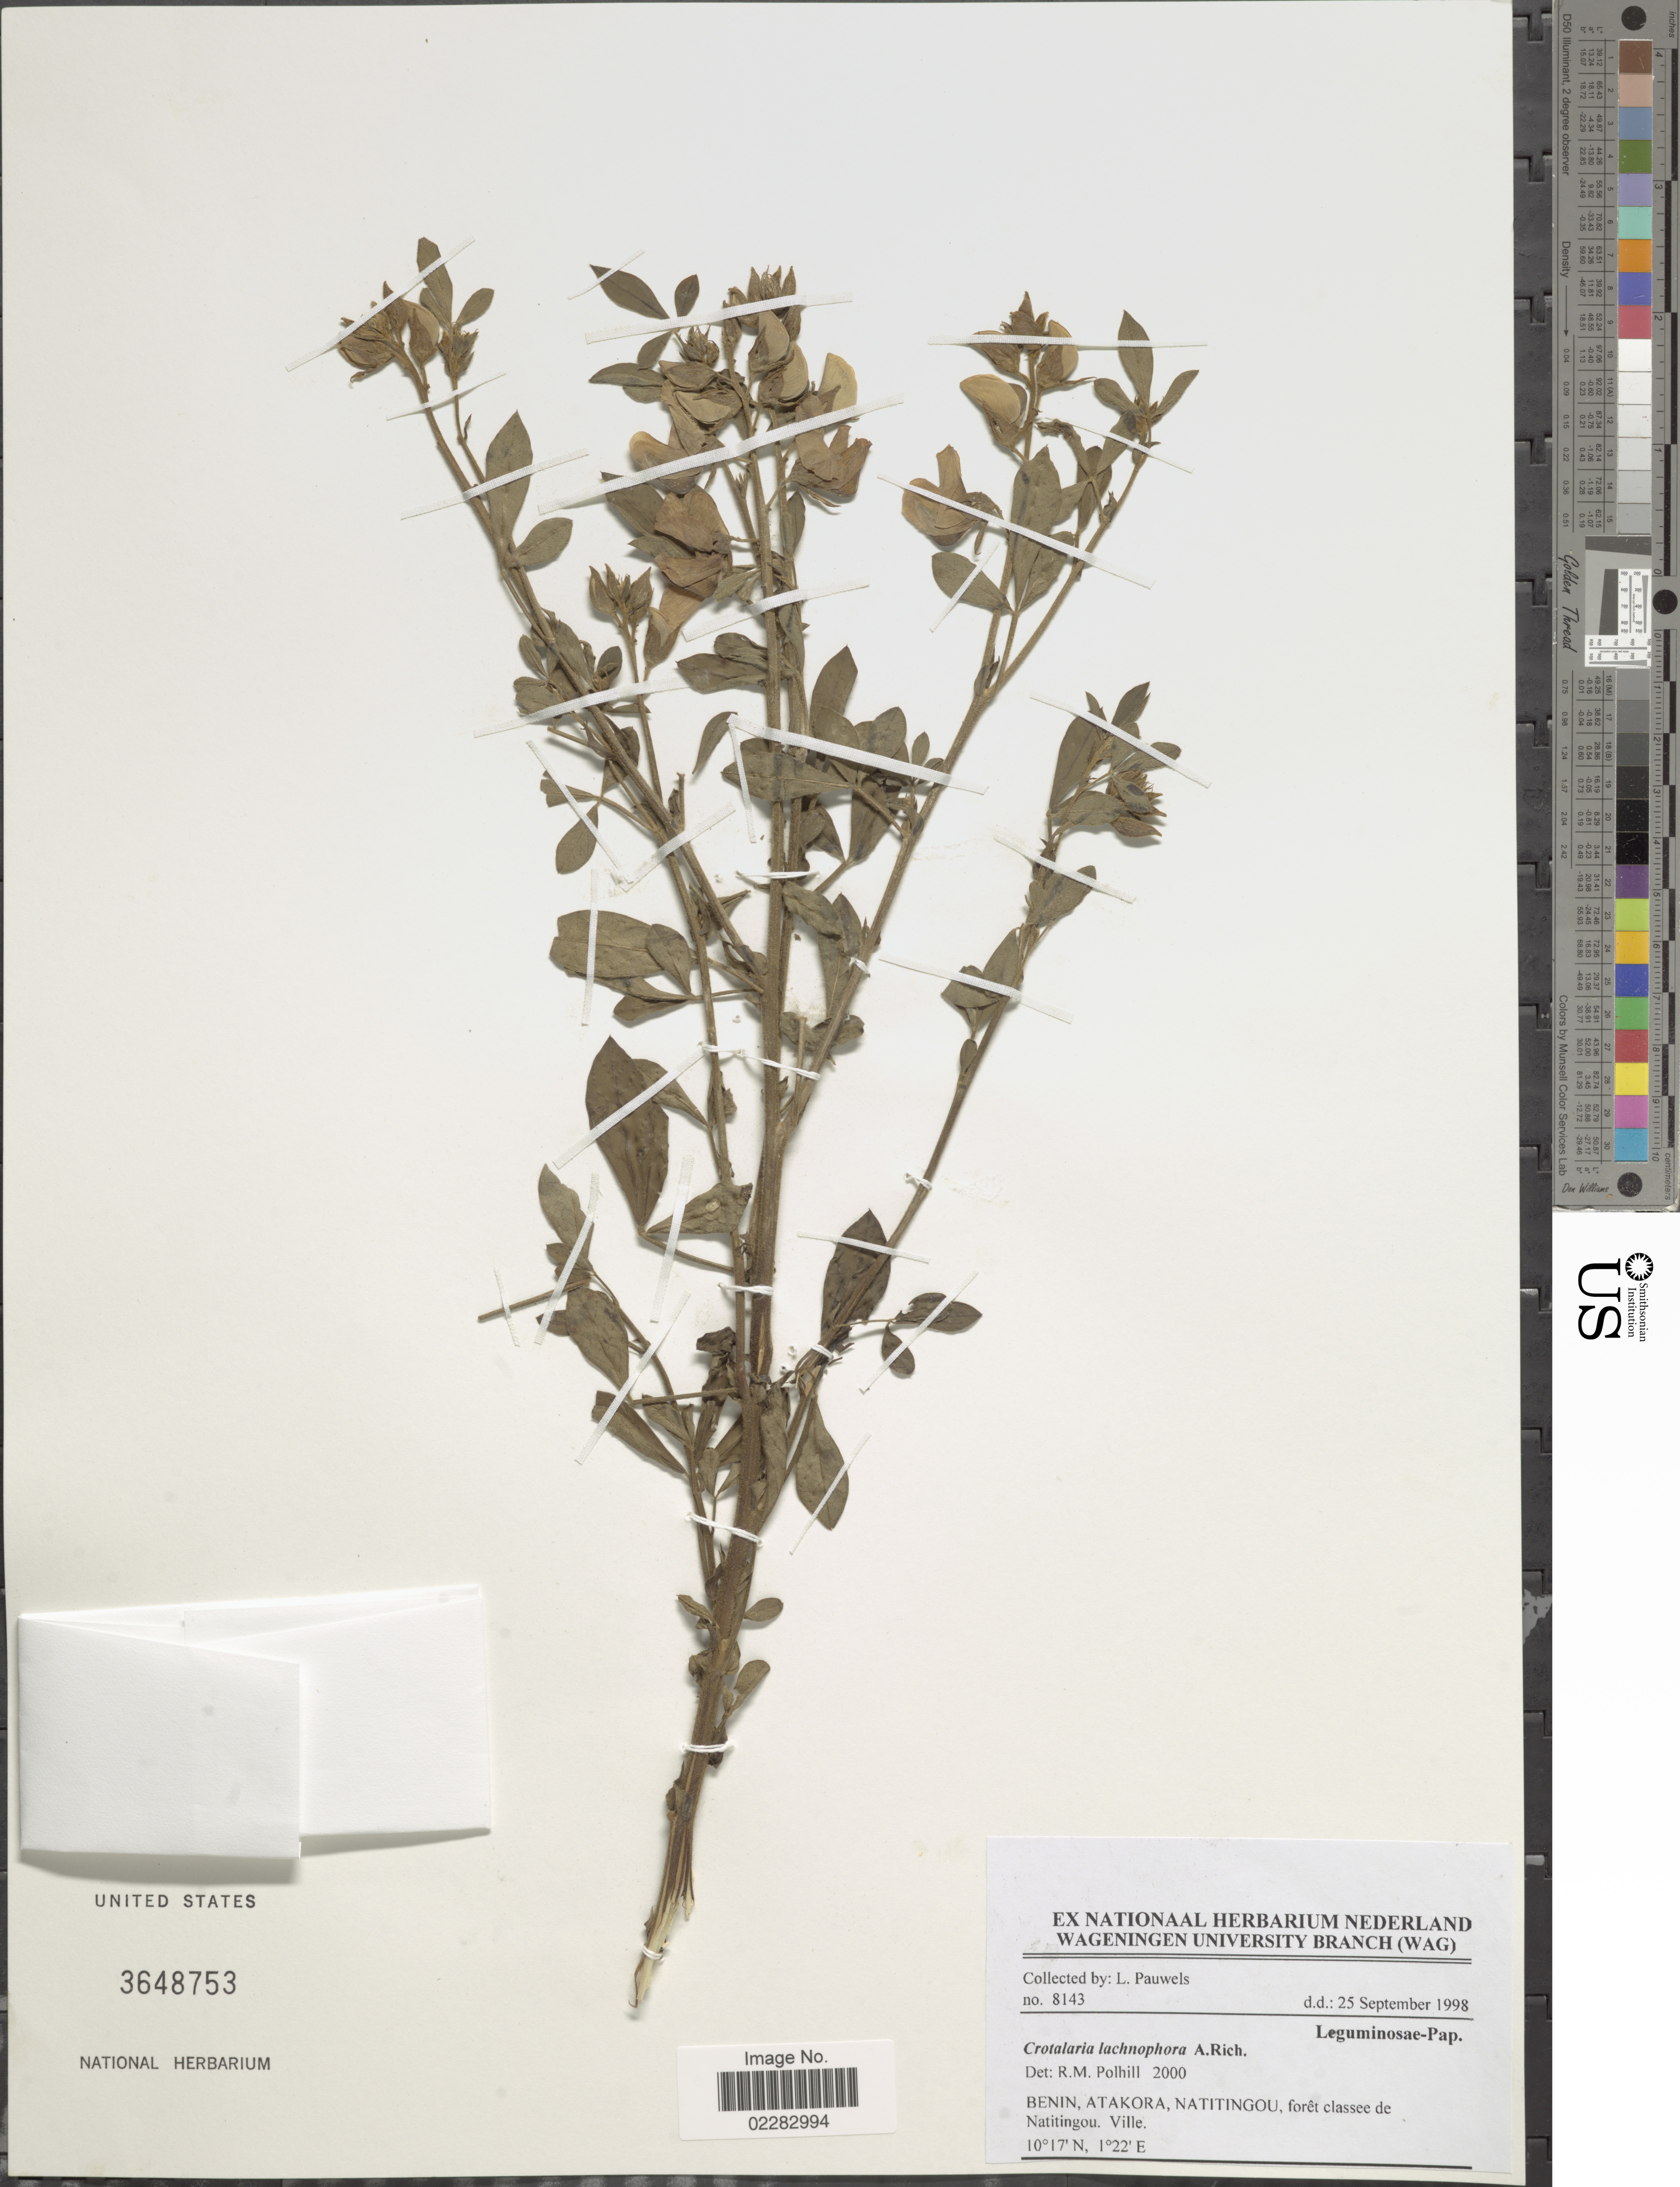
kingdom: Plantae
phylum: Tracheophyta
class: Magnoliopsida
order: Fabales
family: Fabaceae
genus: Crotalaria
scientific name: Crotalaria lachnophora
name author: A. Rich.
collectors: L. Pauwels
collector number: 8143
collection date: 1998-09-25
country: Benin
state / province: Atakora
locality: Natitingou, foret classee de Natitingou, Ville.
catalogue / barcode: US 3648753